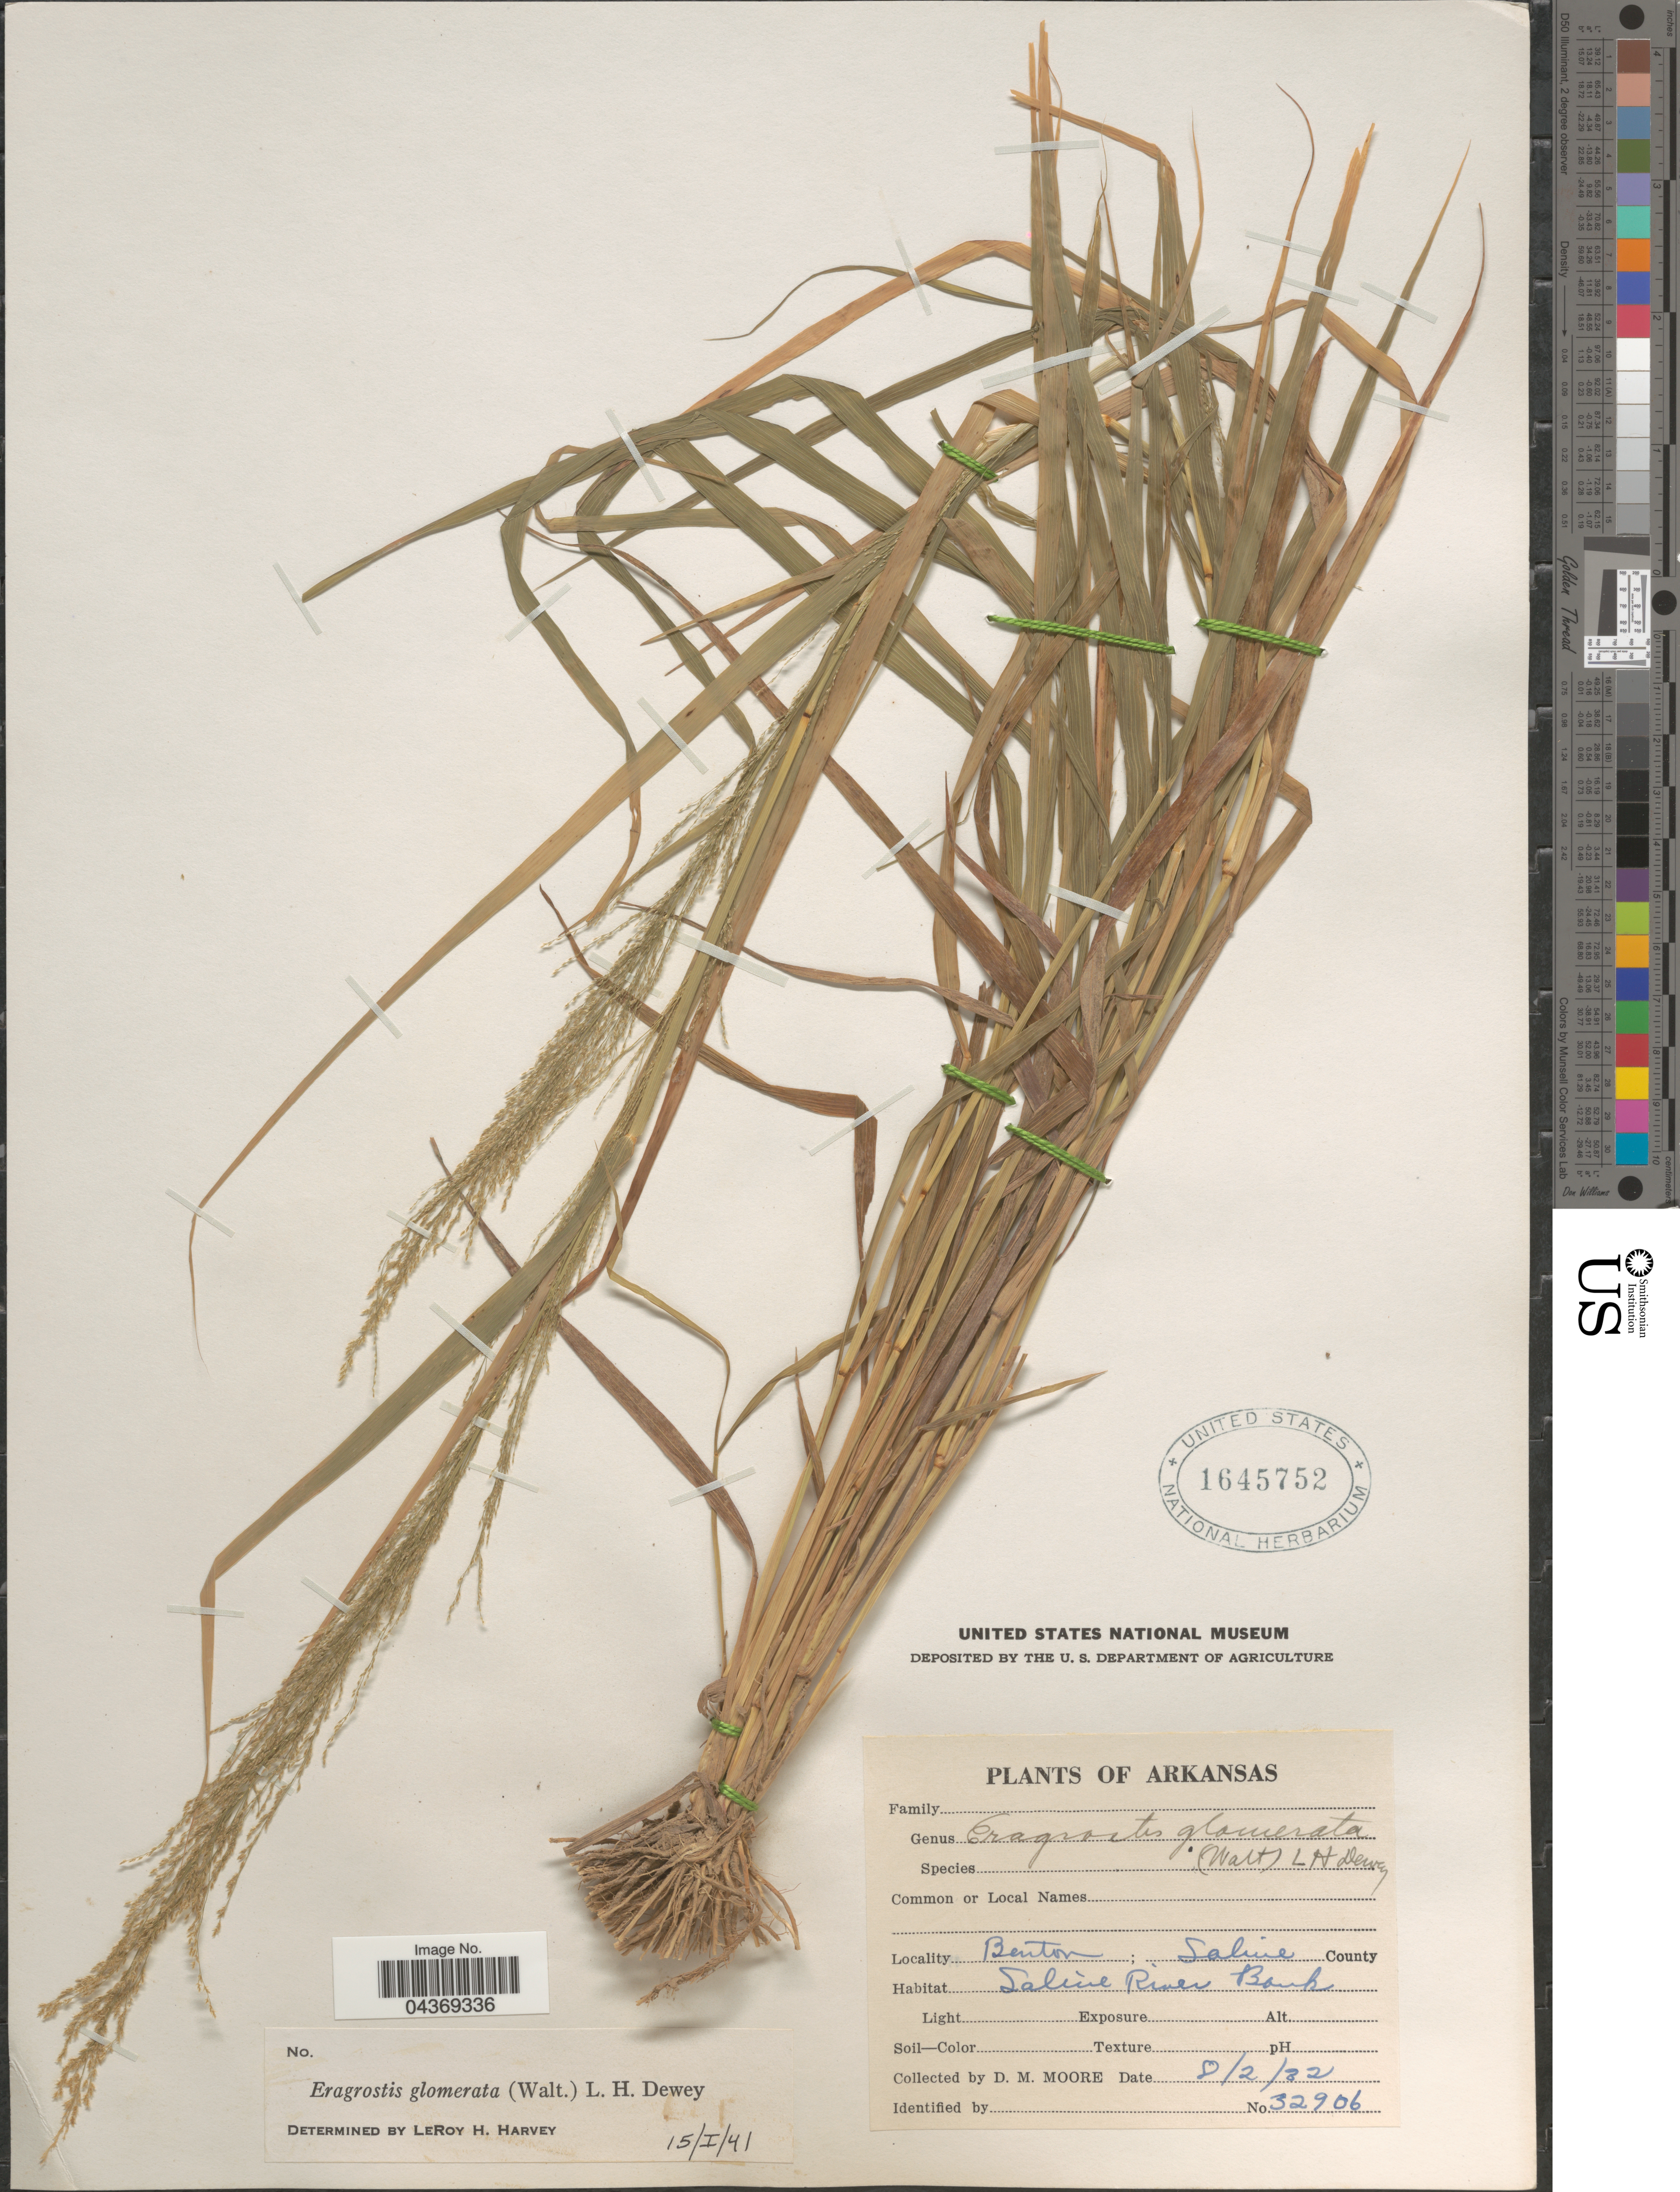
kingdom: Plantae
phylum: Tracheophyta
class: Liliopsida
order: Poales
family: Poaceae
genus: Eragrostis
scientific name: Eragrostis japonica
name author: (Thunb.) Trin.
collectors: D. Moore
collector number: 32906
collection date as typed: Transcribed d/m/y: 2/8/32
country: United States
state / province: Arkansas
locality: Benton; Saline County. Saline River Bank.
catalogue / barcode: US 1645752